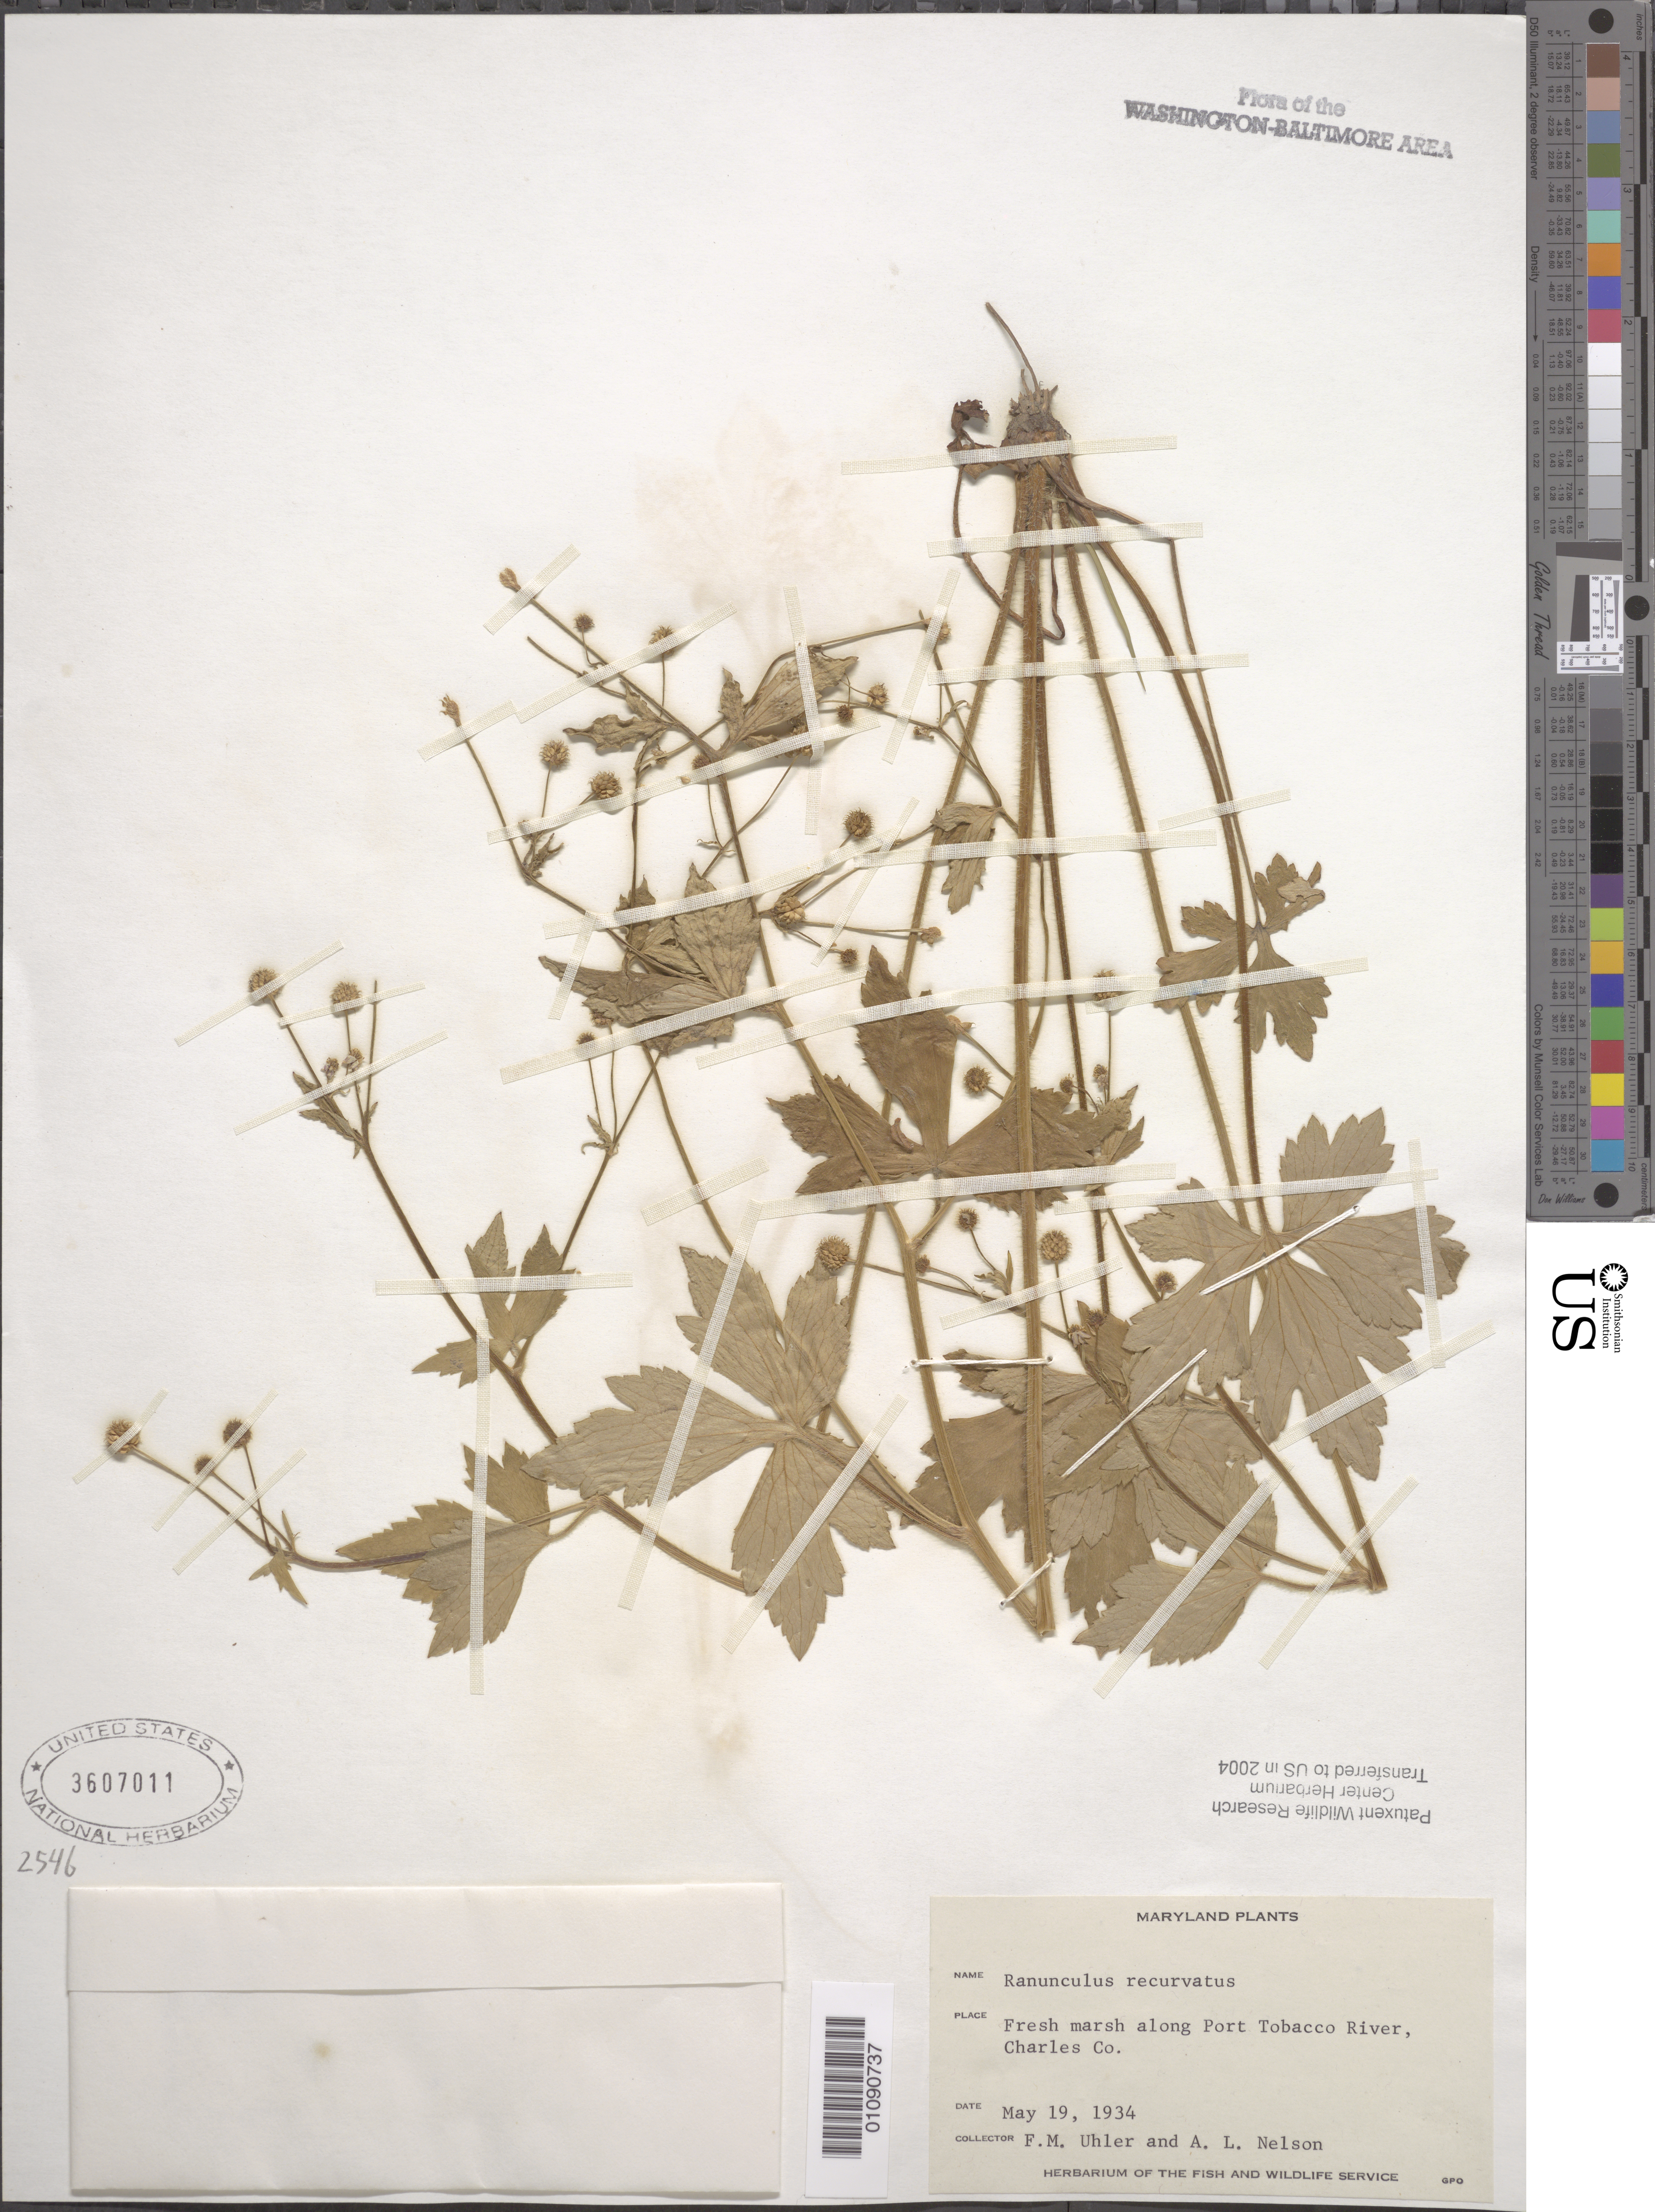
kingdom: Plantae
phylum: Tracheophyta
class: Magnoliopsida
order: Ranunculales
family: Ranunculaceae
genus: Ranunculus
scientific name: Ranunculus recurvatus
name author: Poir.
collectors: F. M. Uhler & A. L. Nelson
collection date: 1934-05-19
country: United States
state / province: Maryland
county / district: Charles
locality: Port Tobacco River.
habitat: Fresh marsh.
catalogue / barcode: US 3607011